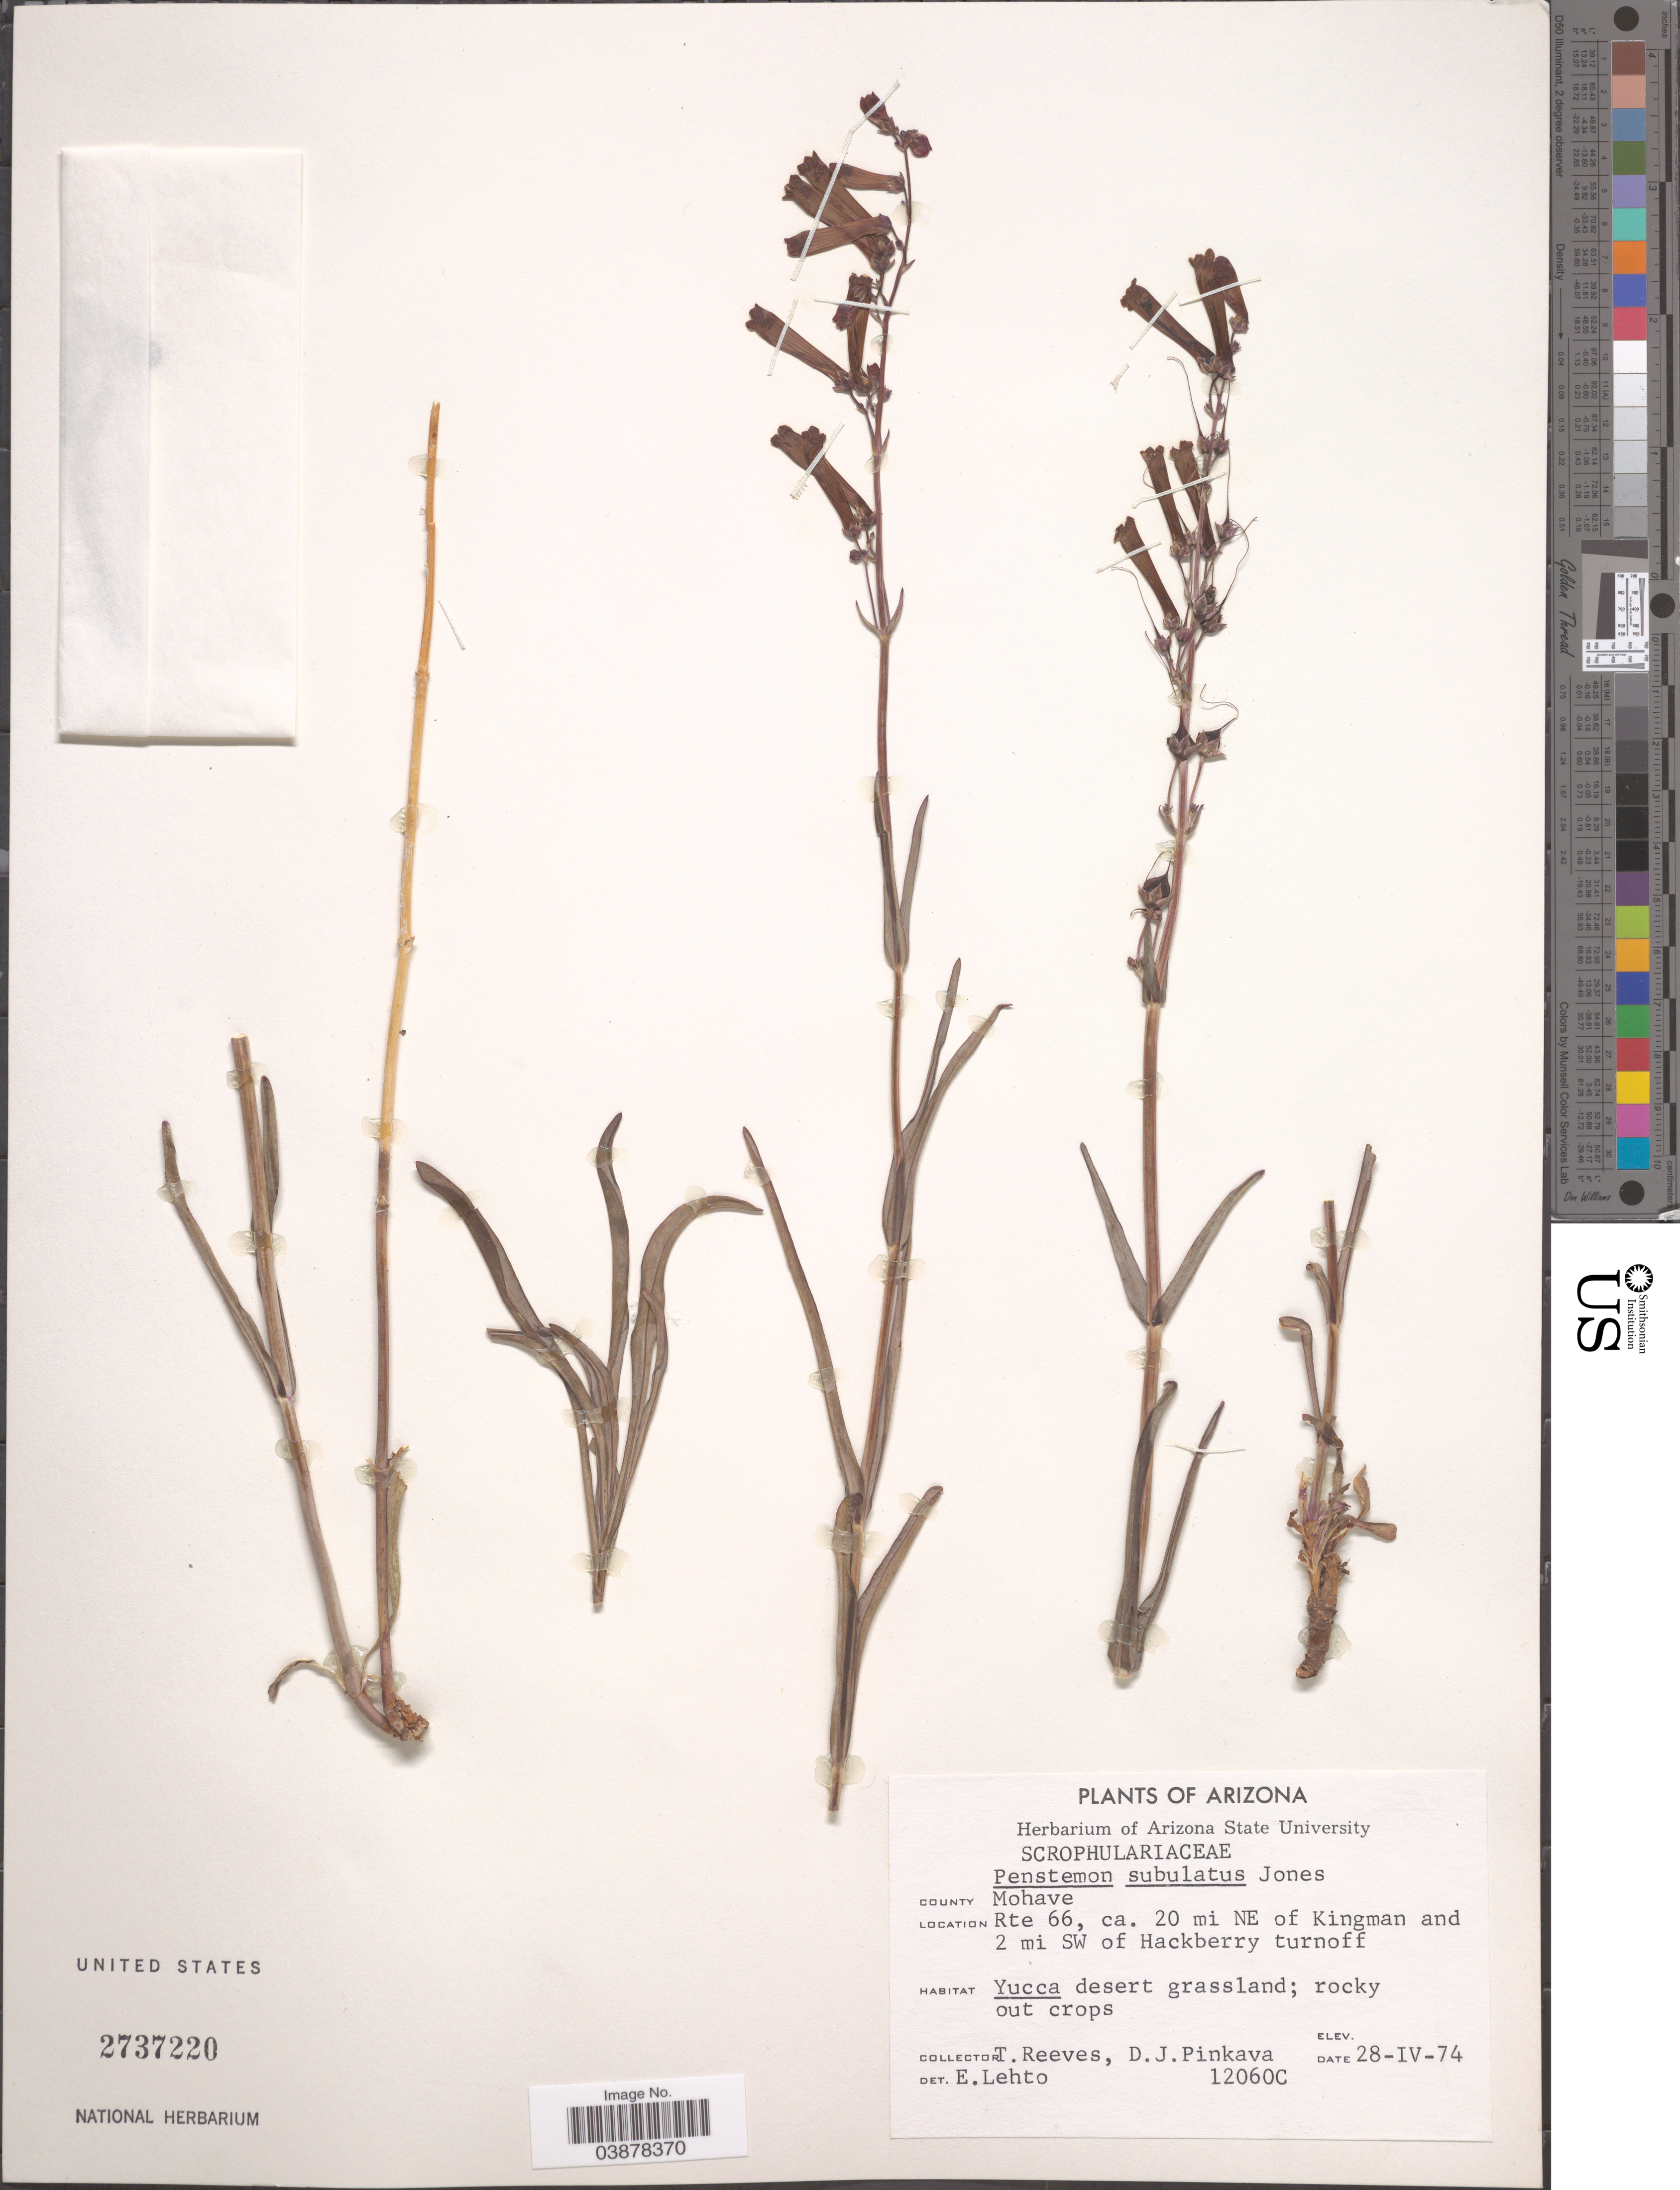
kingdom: Plantae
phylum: Tracheophyta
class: Magnoliopsida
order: Lamiales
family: Plantaginaceae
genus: Penstemon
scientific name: Penstemon subulatus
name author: M.E. Jones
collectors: T. Reeves & D. J. Pinkava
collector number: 12060C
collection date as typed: Transcribed d/m/y: 28/4/74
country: United States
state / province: Arizona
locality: County Mohave. Rte 66, ca. 20 mi NE of Kingman and 2 mi SW of Hackberry turnoff. Yucca desert grassland.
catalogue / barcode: US 2737220